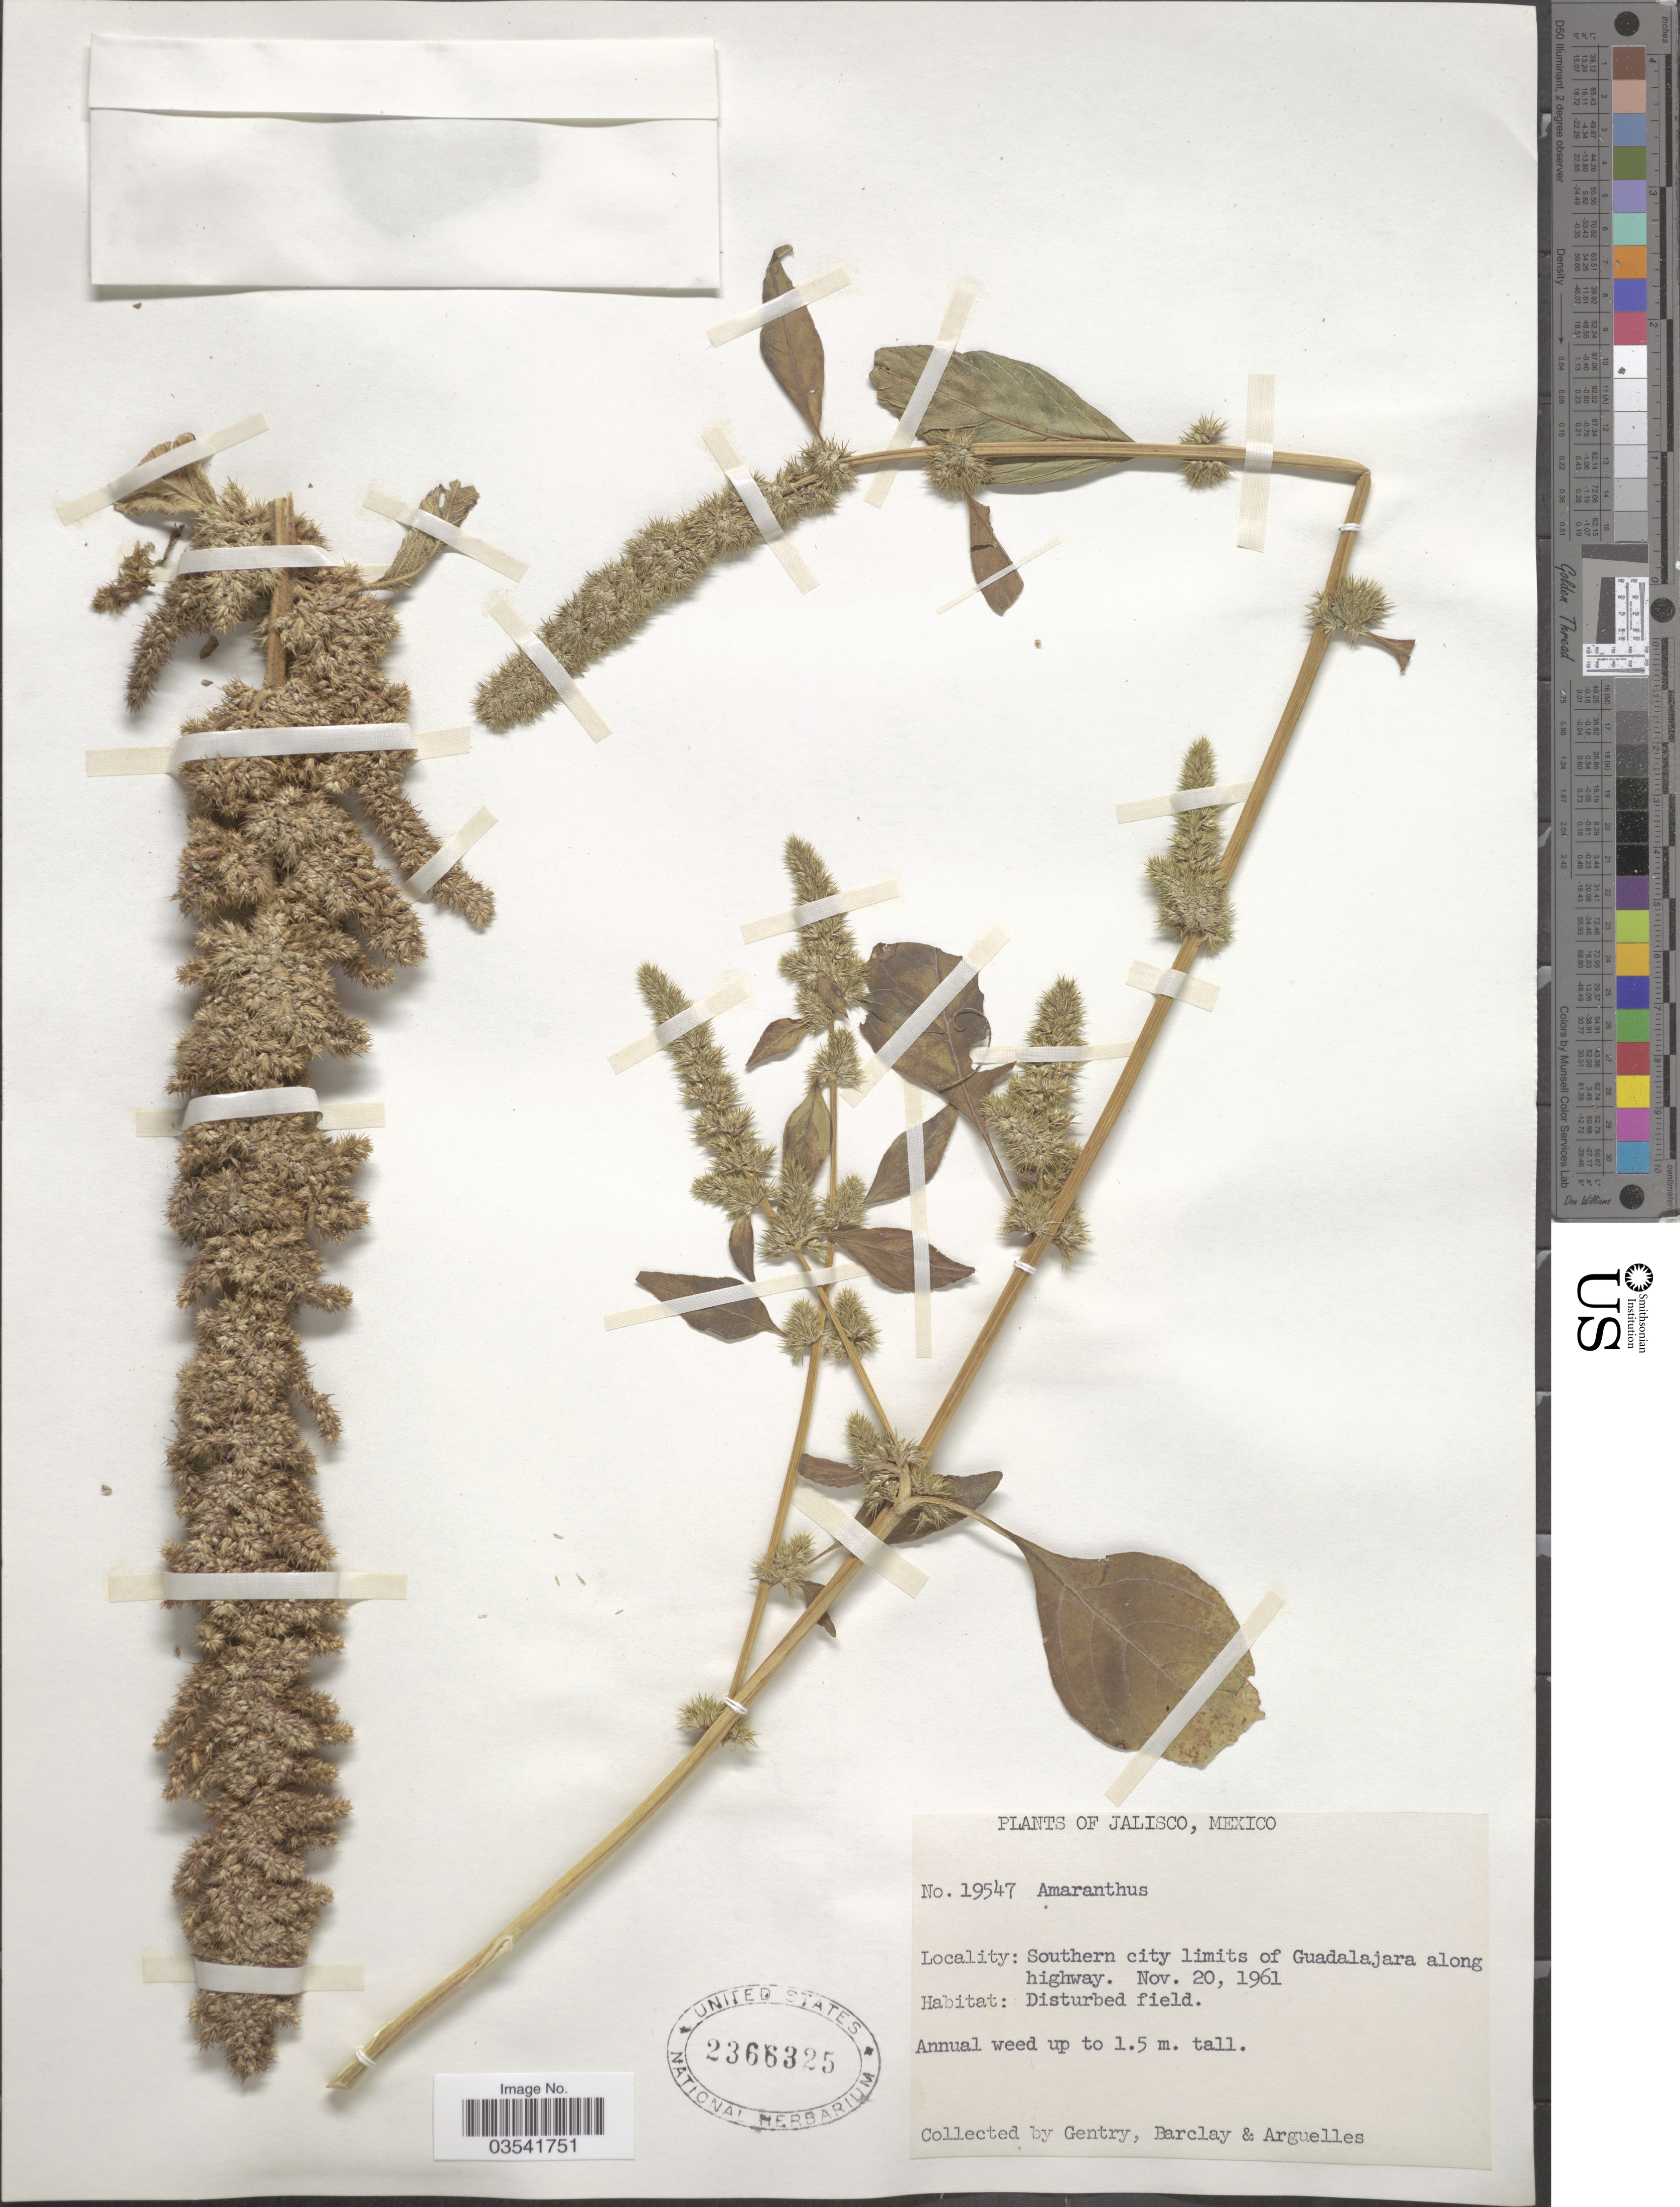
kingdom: Plantae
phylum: Tracheophyta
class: Magnoliopsida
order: Caryophyllales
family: Amaranthaceae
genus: Amaranthus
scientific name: Amaranthus sp.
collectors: Gentry, --, -- Barclay & Arguelles, --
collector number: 19547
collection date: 1961-11-20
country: Mexico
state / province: Jalisco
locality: Southern city limits of Guadalajara along highway.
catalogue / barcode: US 2366325